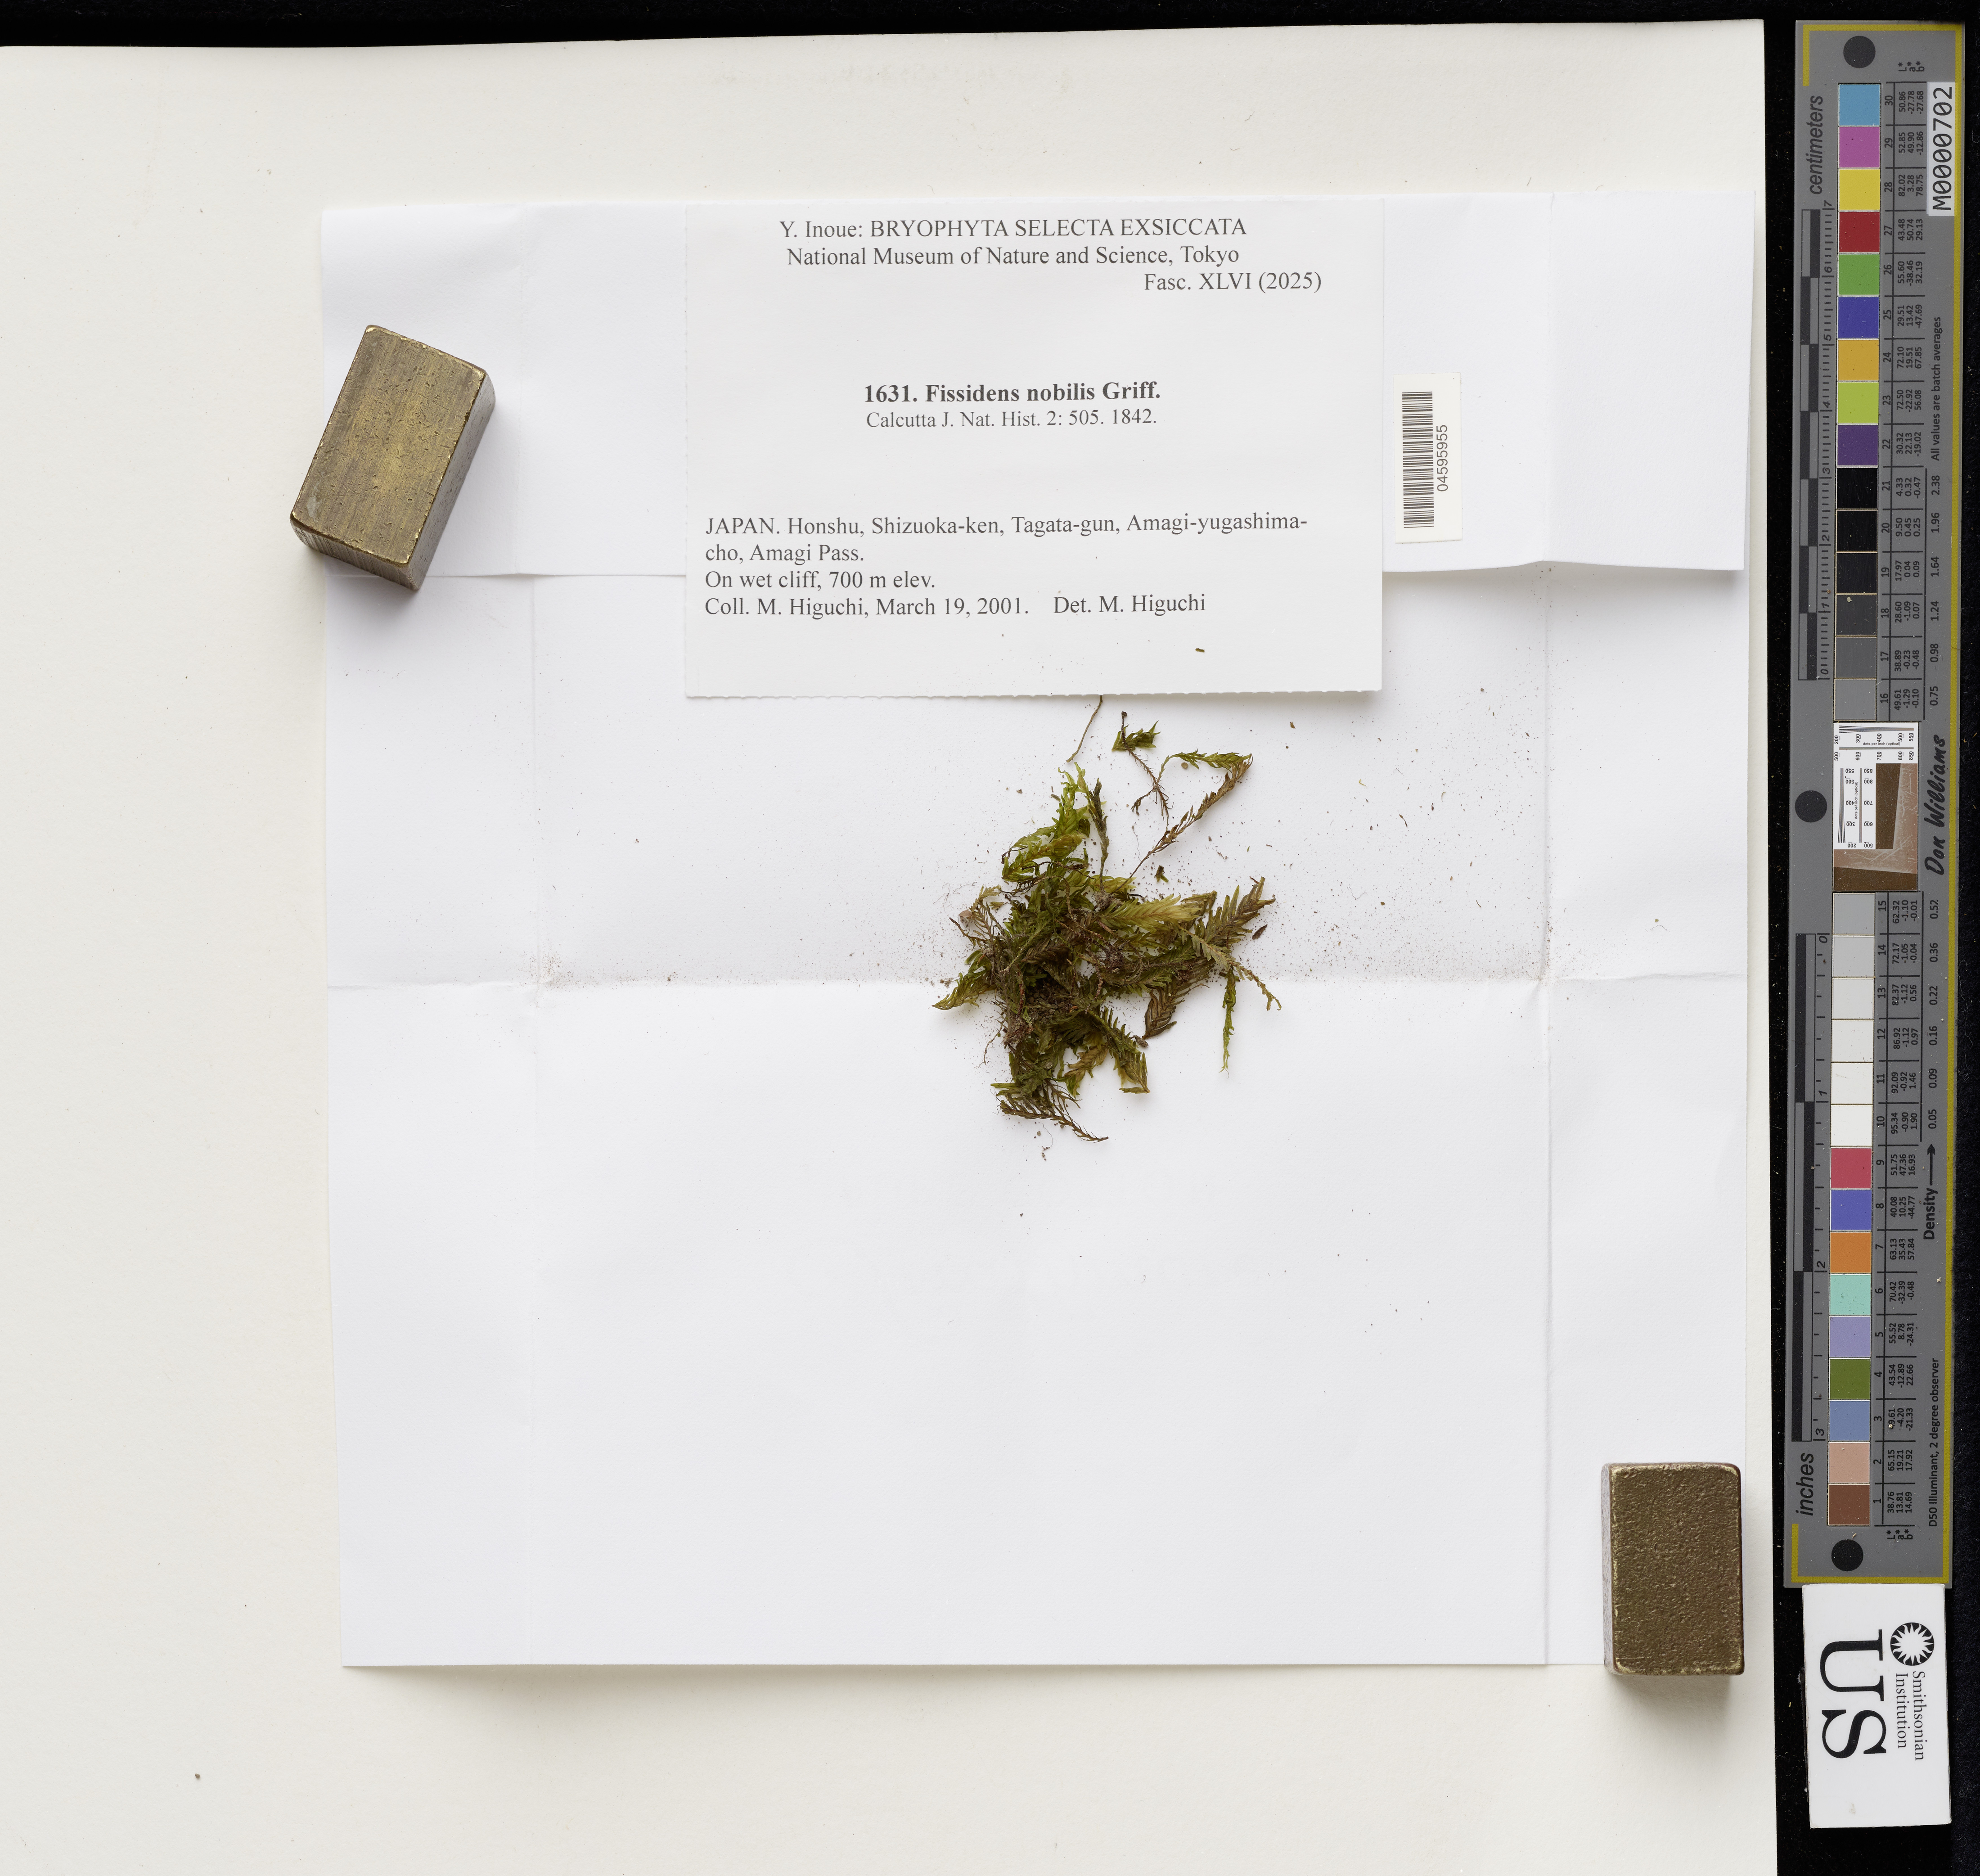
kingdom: Plantae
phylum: Bryophyta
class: Bryopsida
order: Dicranales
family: Fissidentaceae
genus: Fissidens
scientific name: Fissidens nobilis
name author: Griff.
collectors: M. Higuchi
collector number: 1631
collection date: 2001-03-19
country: Japan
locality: Honshu, Shizuoka-ken, Tagata-gun, Amagi-yugashimacho, Amagi Pass.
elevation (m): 700